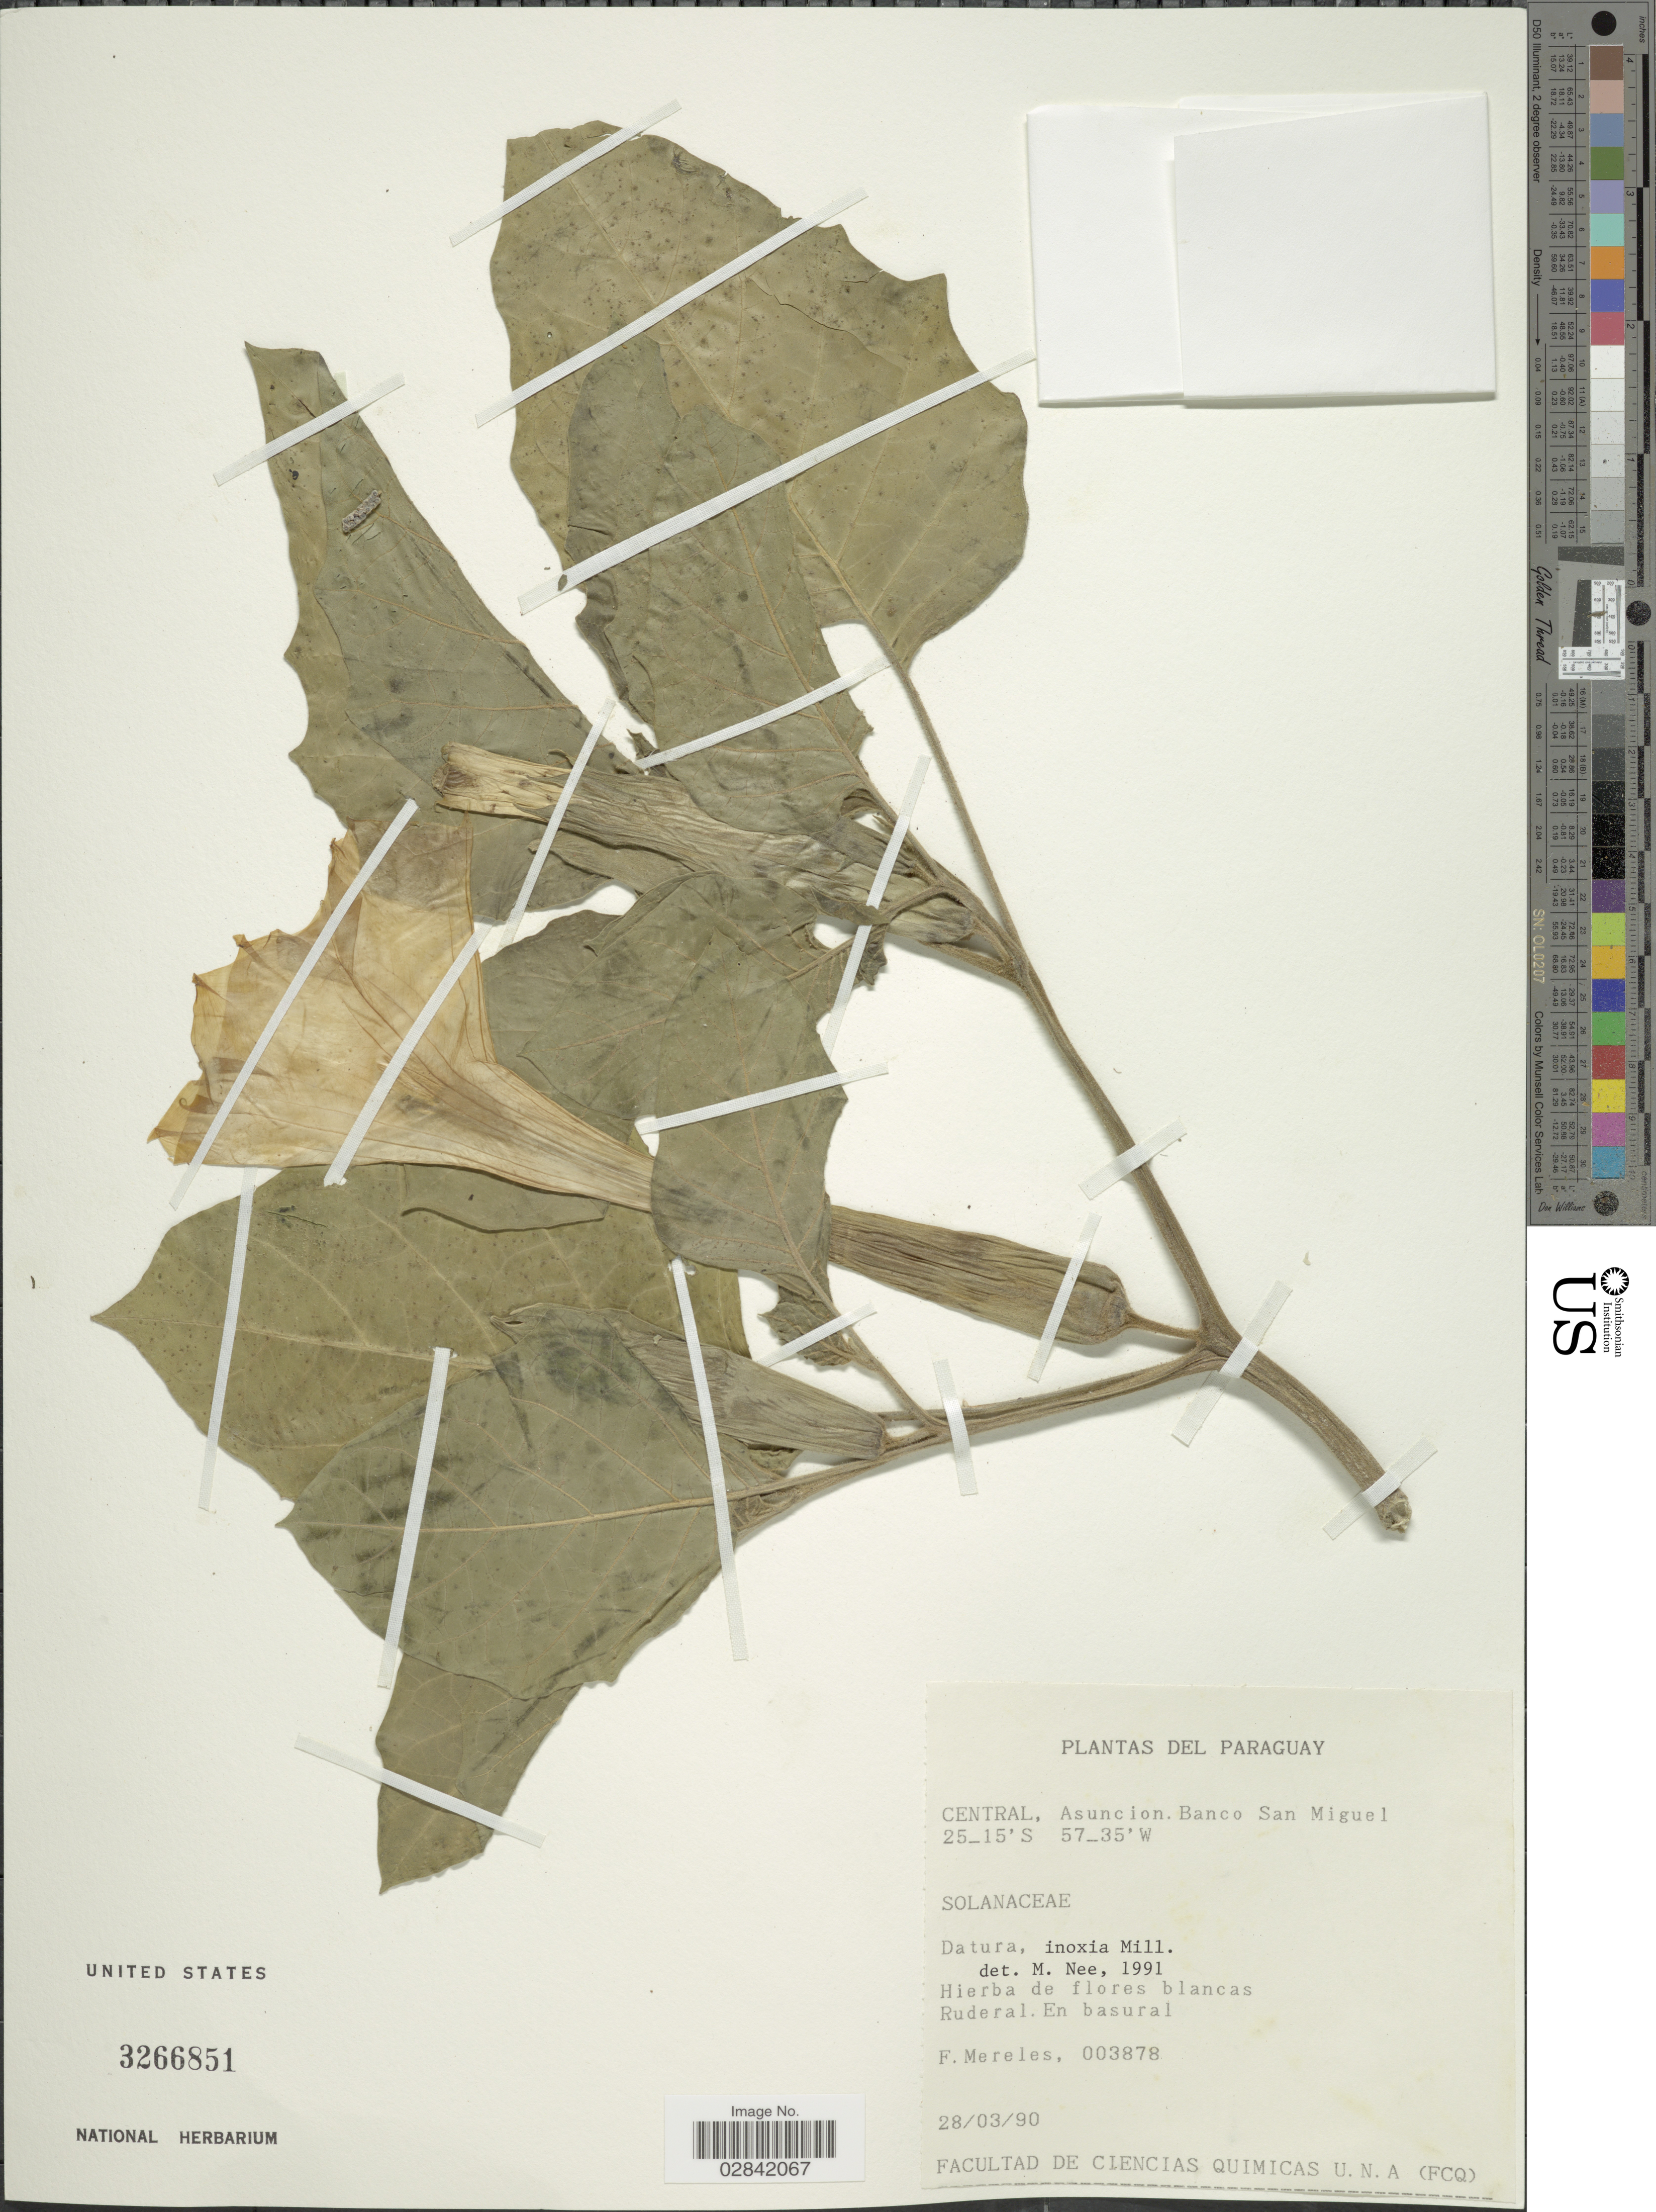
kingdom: Plantae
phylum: Tracheophyta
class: Magnoliopsida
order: Solanales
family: Solanaceae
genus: Datura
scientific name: Datura innoxia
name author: Mill.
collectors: F. Mereles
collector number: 003878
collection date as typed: Transcribed d/m/y: 28/3/90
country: Paraguay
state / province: Central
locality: Central, Asuncion, Banco San Miguel.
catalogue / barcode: US 3266851